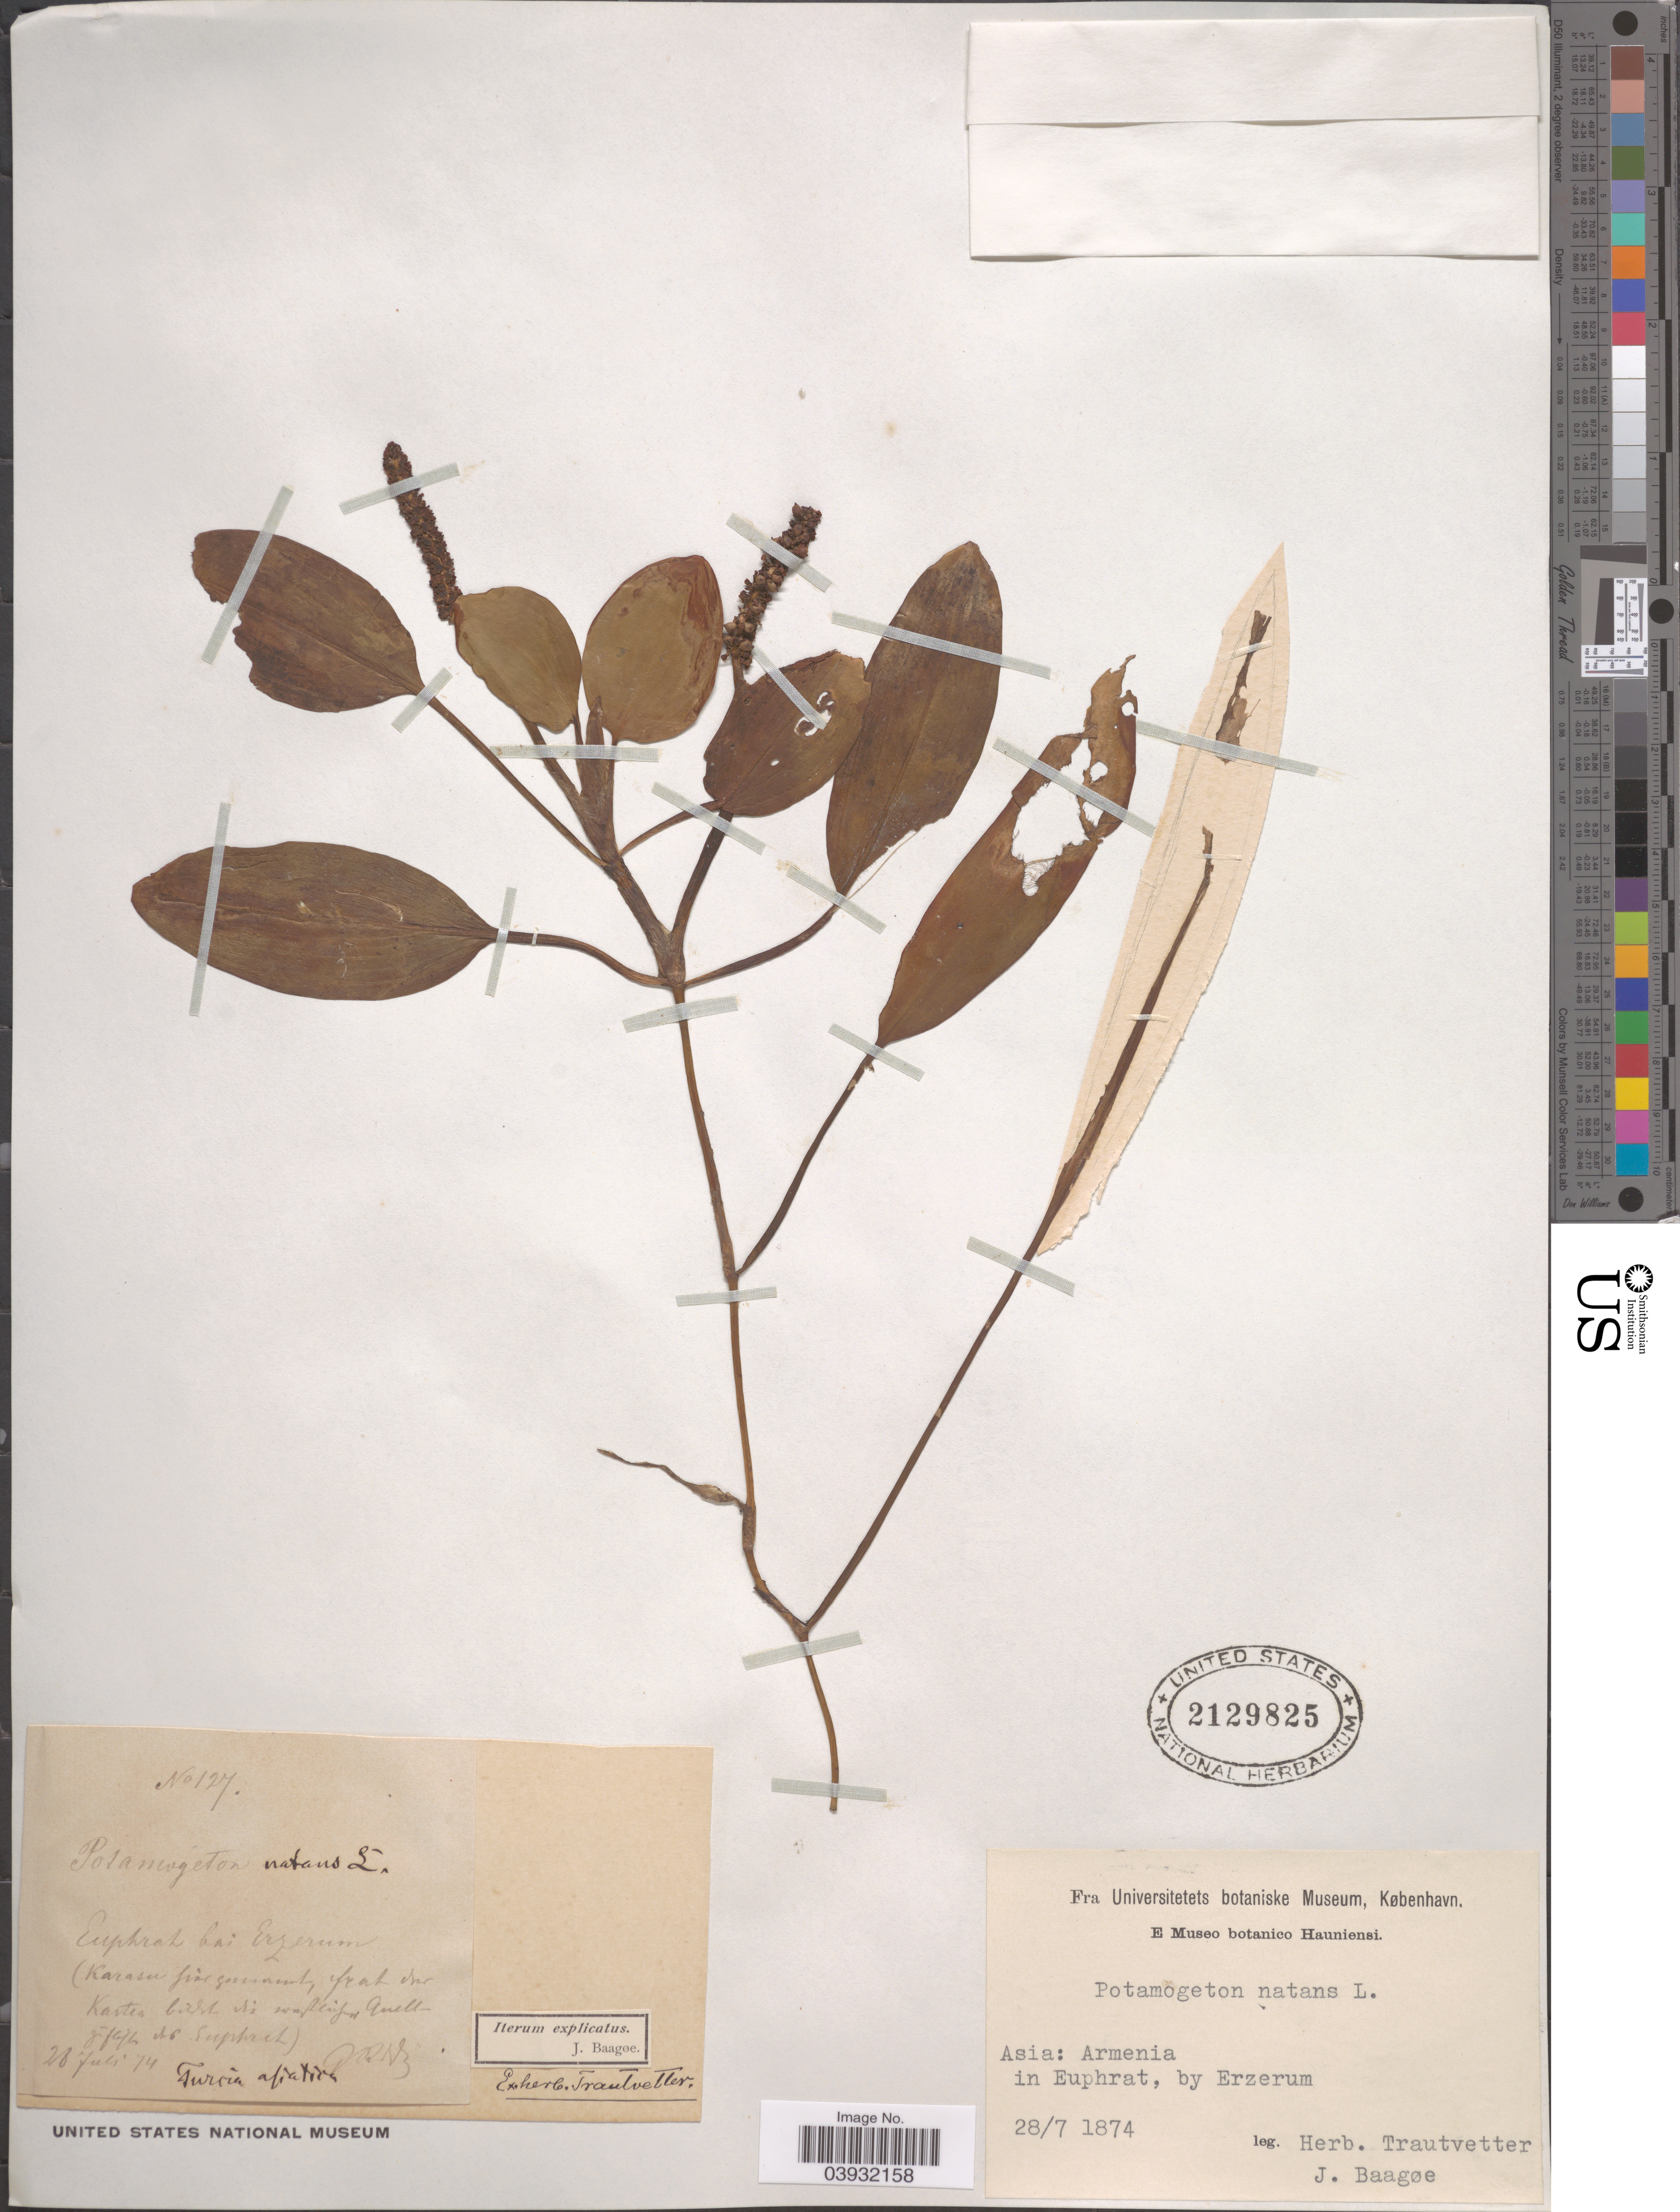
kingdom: Plantae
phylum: Tracheophyta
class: Liliopsida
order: Alismatales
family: Potamogetonaceae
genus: Potamogeton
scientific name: Potamogeton natans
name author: L.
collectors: Ex herb. Trautvetter & J. Baagoe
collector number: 127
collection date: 1874-07-28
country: Armenia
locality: Asia: Armenia in Euphrat, by Erzerum.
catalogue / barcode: US 2129825